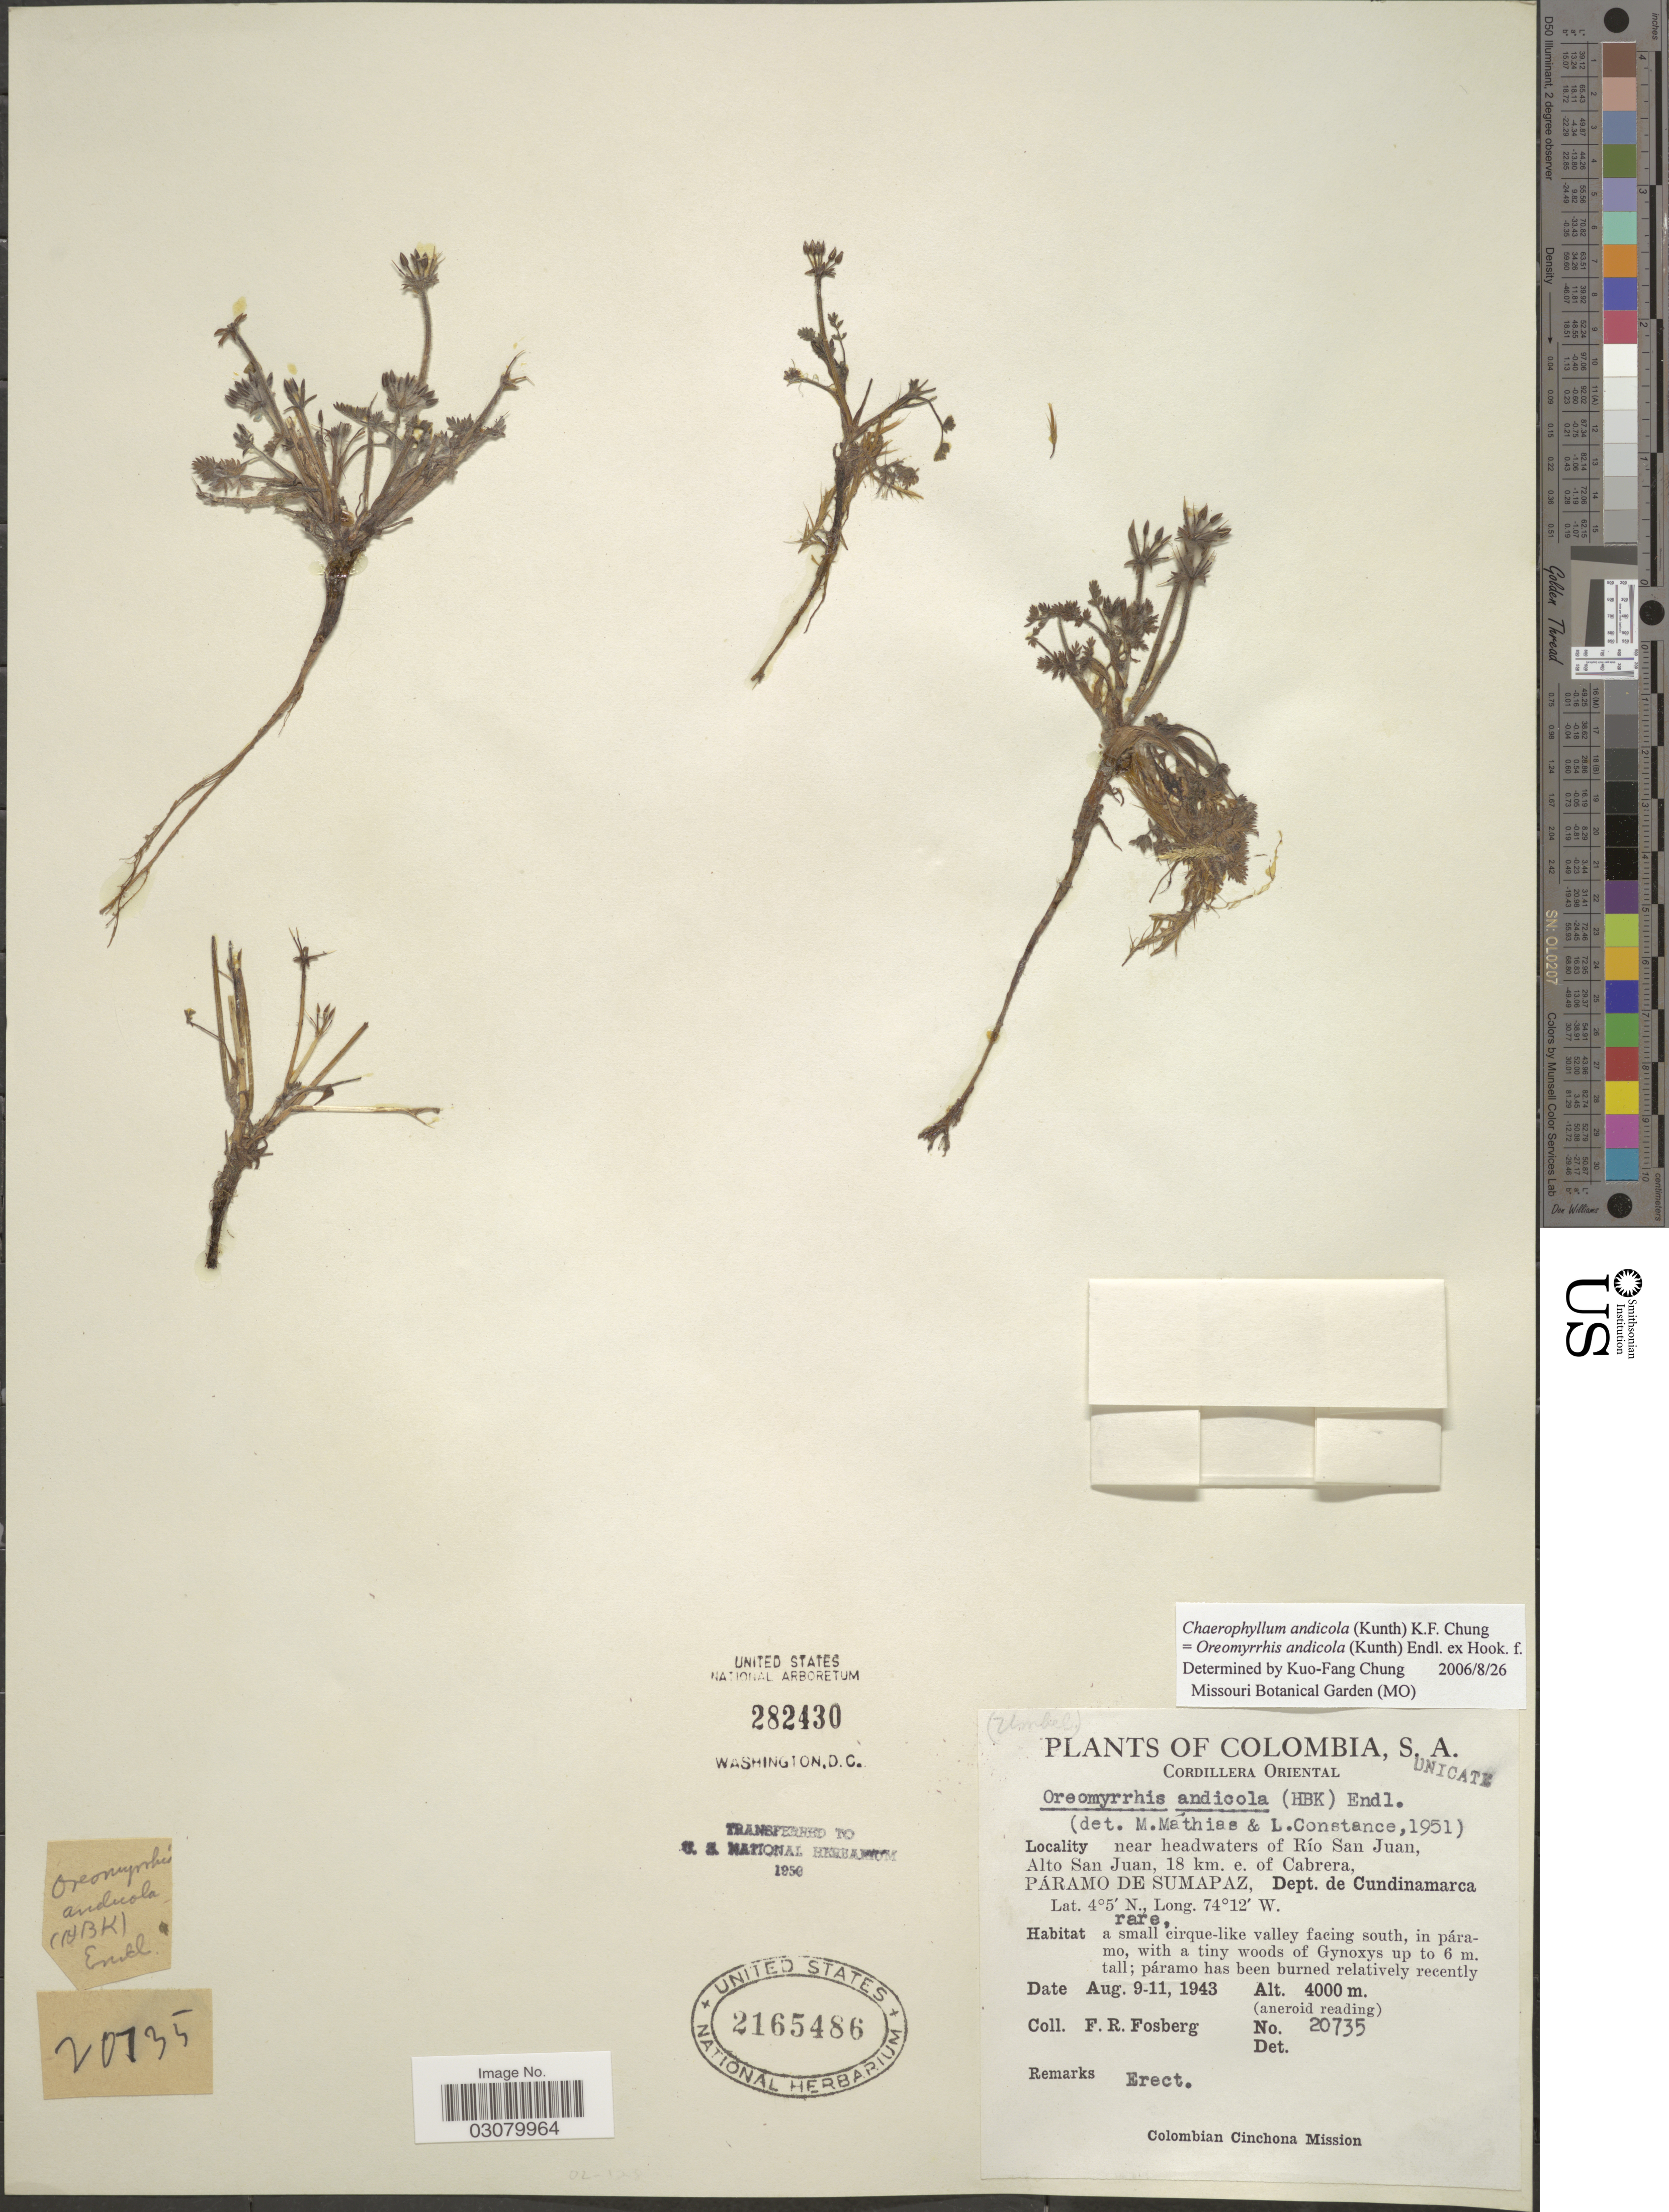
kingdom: Plantae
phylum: Tracheophyta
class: Magnoliopsida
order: Apiales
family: Apiaceae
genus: Oreomyrrhis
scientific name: Oreomyrrhis andicola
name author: (Kunth) Endl. ex Hook. f.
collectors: F. R. Fosberg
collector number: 20735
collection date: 1943-08-09/1943-08-11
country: Colombia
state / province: Cundinamarca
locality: Cordillera Oriental. Near headwaters of Río San Juan, Alto San Juan, 18 km. e. of Cabrera, Páramo de Sumapaz, Dept. de Cundinamarca.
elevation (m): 4000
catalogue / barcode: US 2165486